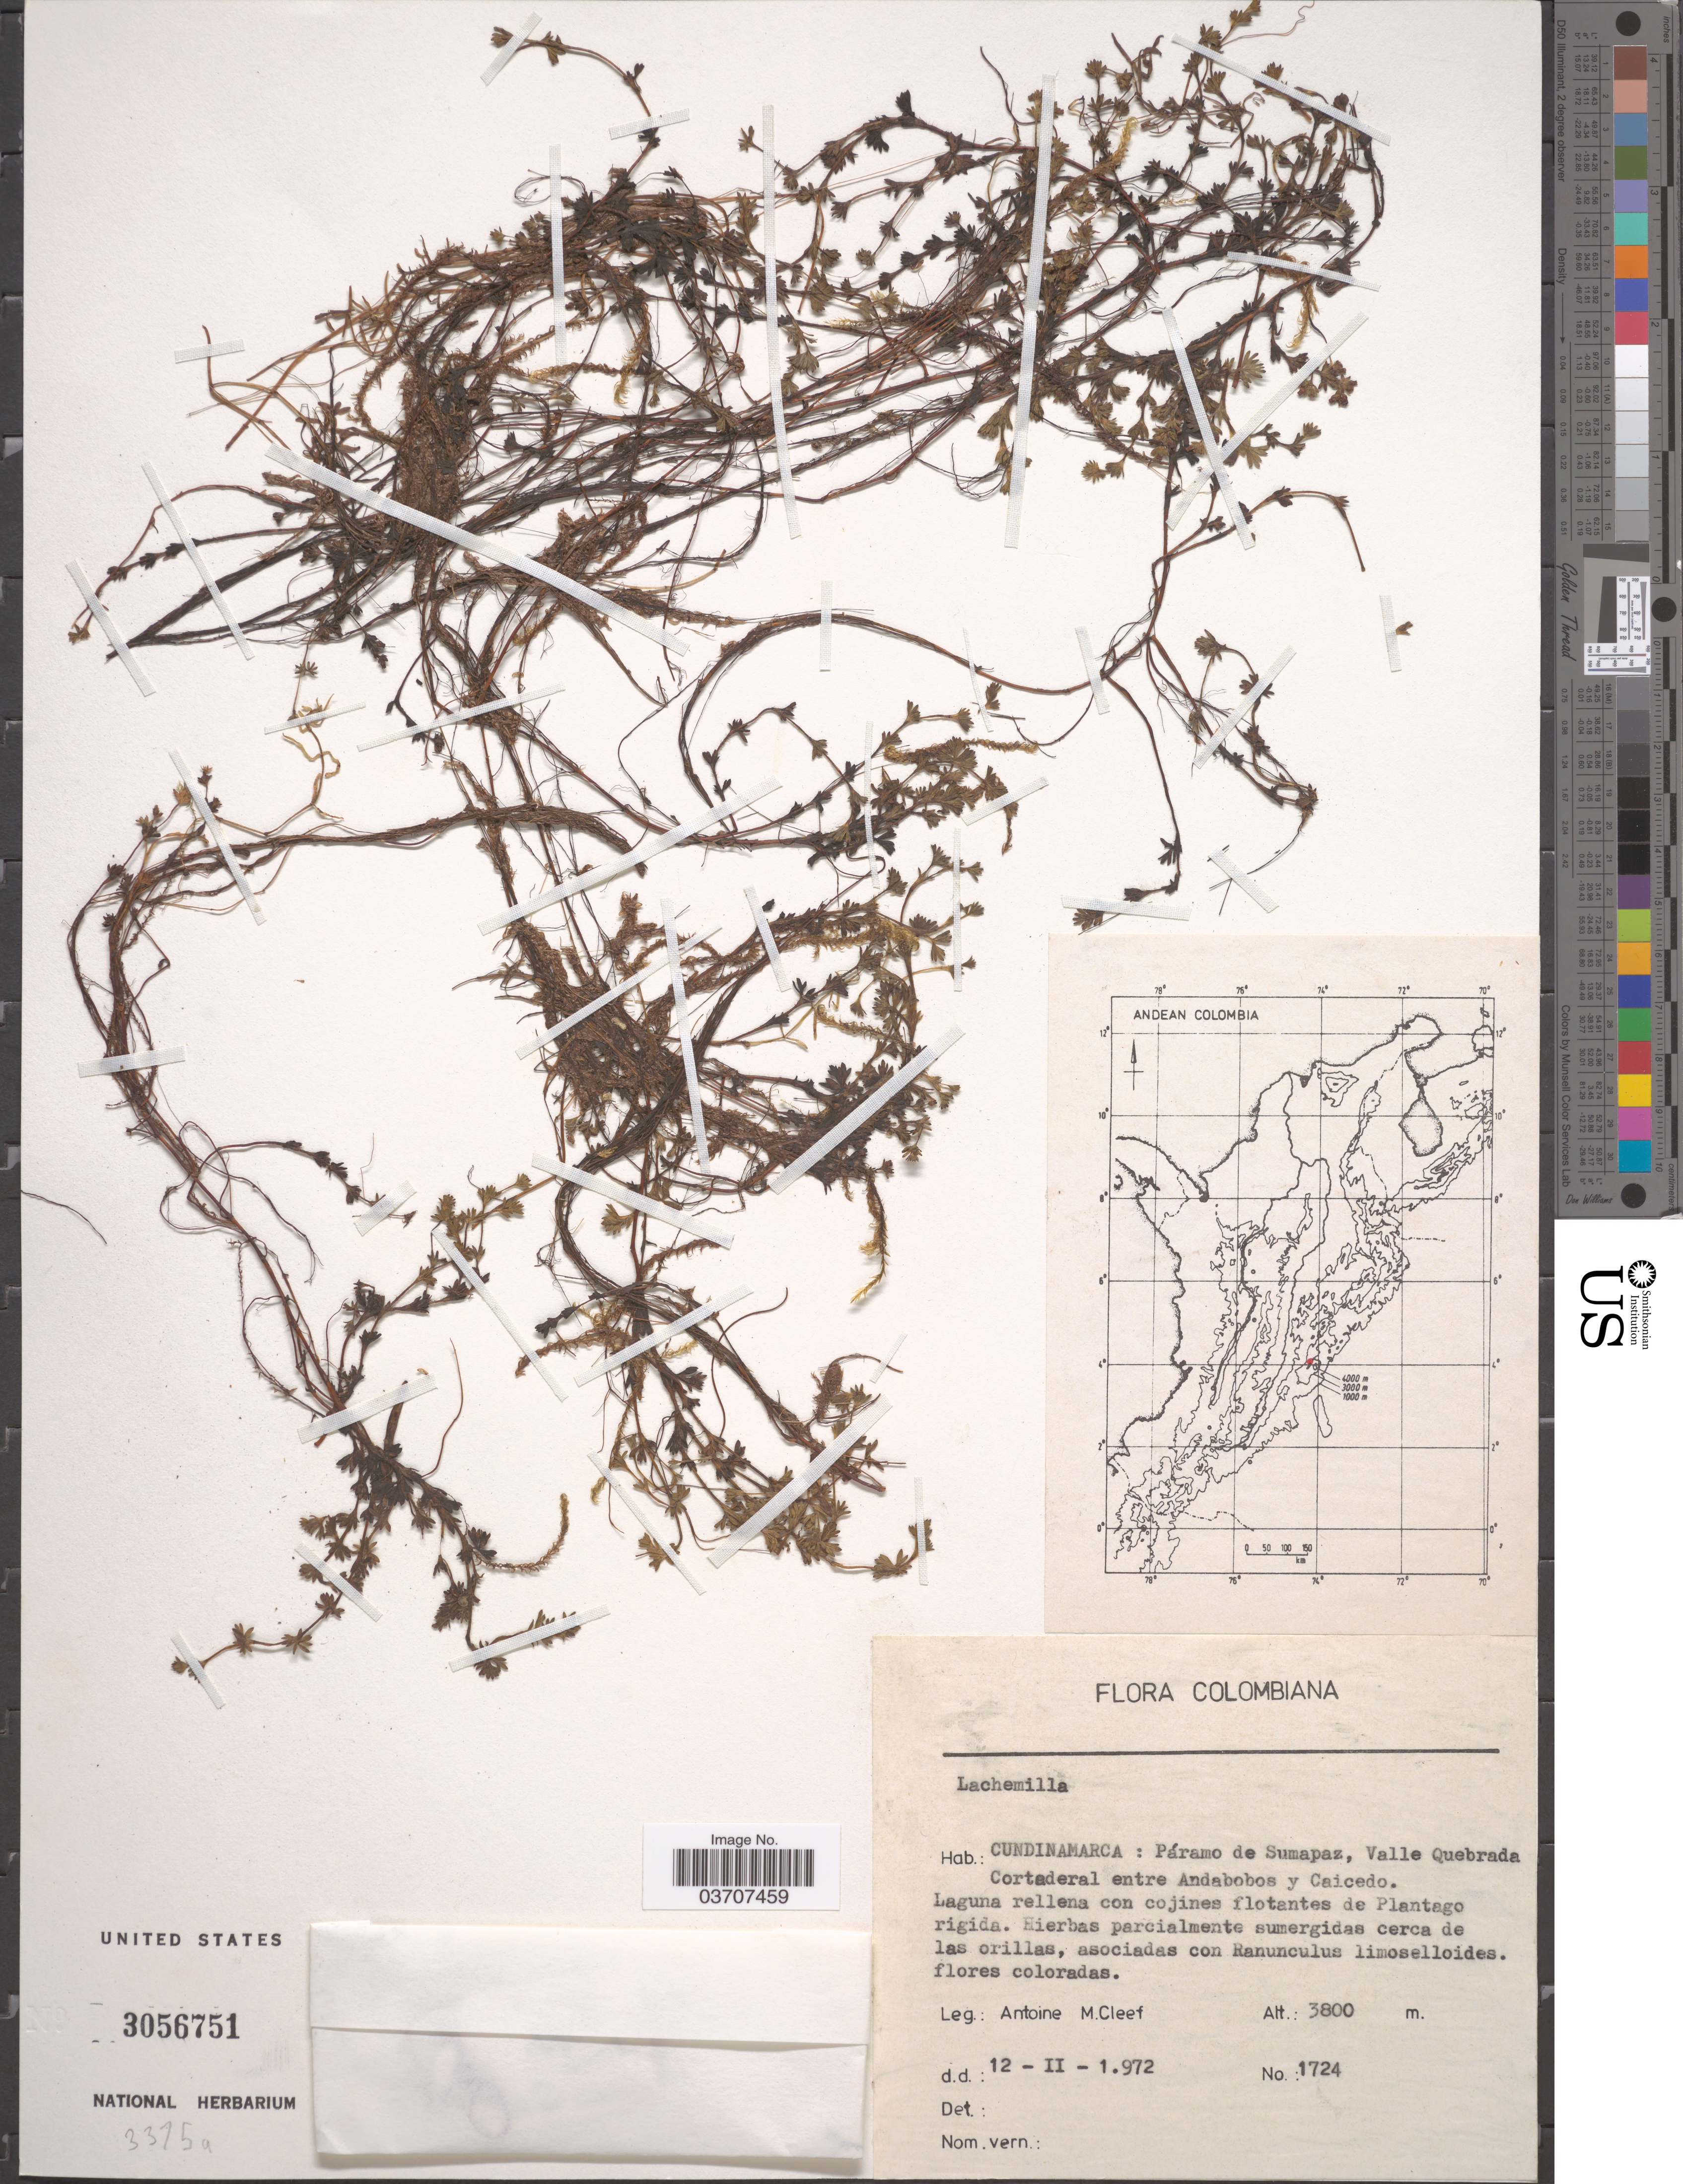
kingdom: Plantae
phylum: Tracheophyta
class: Magnoliopsida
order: Rosales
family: Rosaceae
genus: Lachemilla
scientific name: Lachemilla sp.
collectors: A. M. Cleef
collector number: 1724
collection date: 1972-02-12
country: Colombia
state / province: Cundinamarca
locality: Páramo de Sumapaz, Valle Quebrada Cortaderal entre Andabobos y Caicedo.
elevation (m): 3800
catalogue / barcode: US 3056751